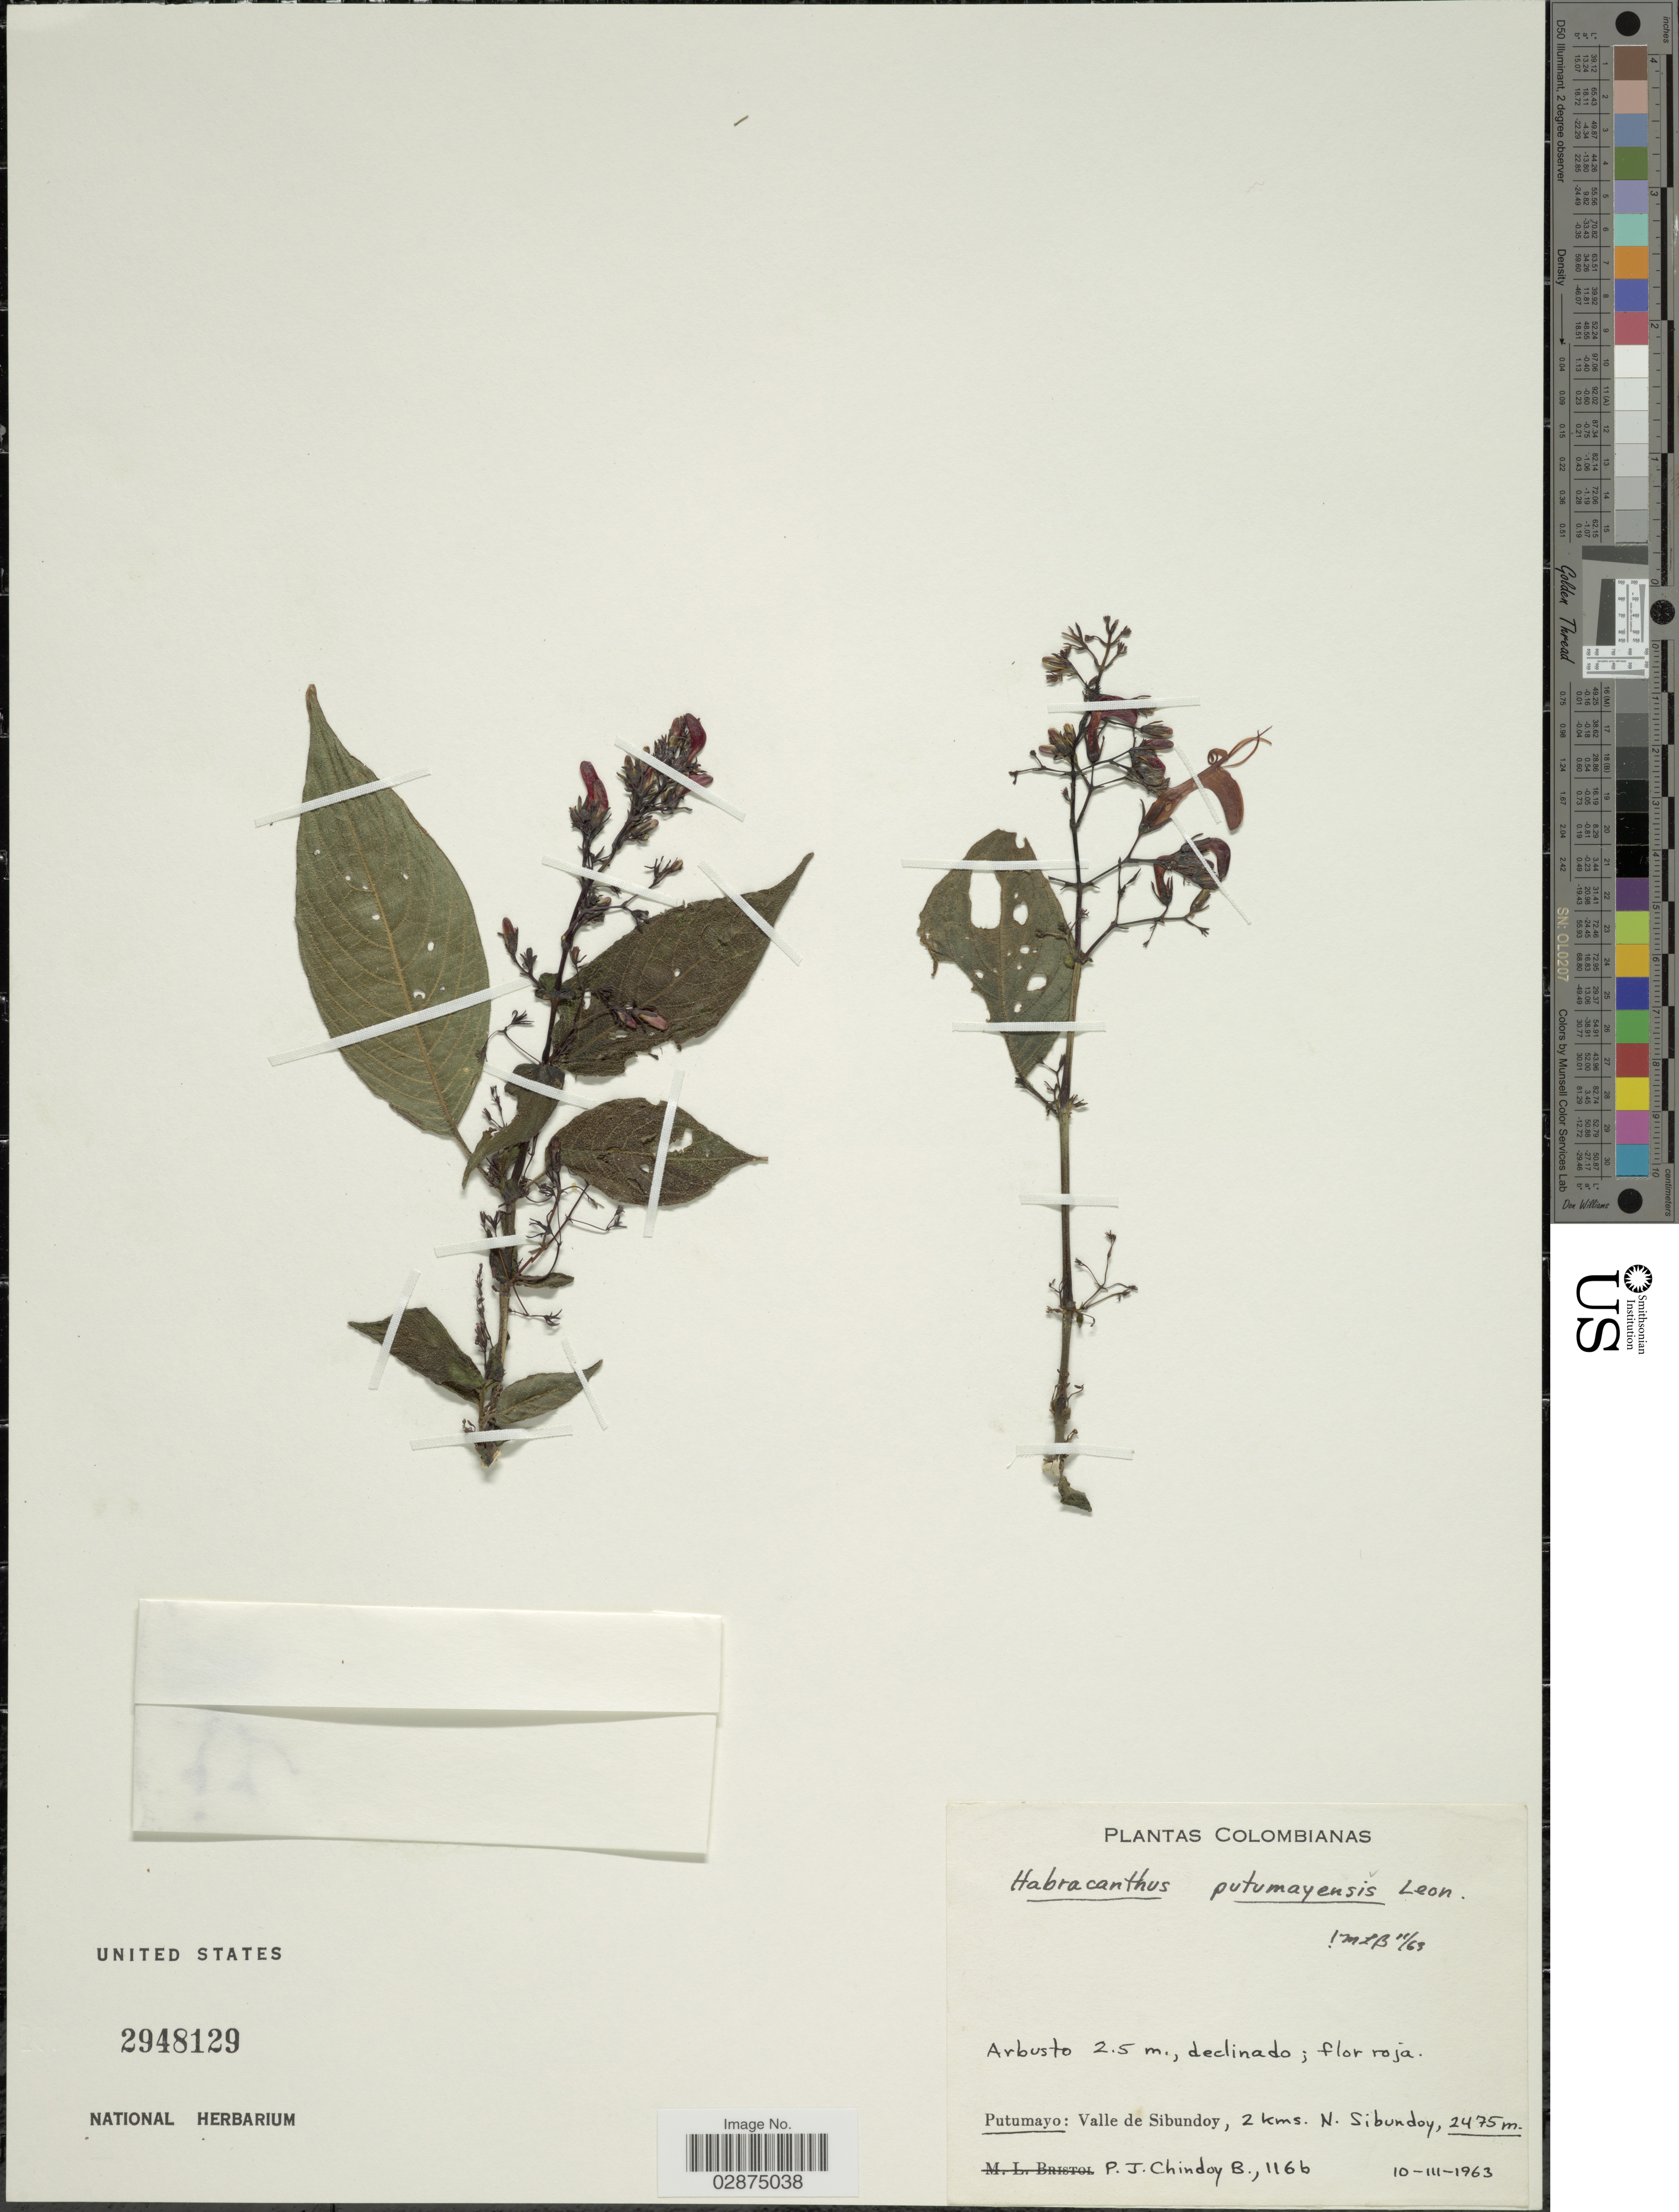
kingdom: Plantae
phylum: Tracheophyta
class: Magnoliopsida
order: Lamiales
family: Acanthaceae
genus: Habracanthus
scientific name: Habracanthus putumayensis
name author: Leonard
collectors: P. Chindoy B.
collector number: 116b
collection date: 1963-03-10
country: Colombia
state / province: Putumayo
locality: Valle de Sibundoy, 2 kms. N. Sibundoy.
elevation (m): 2475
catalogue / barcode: US 2948129